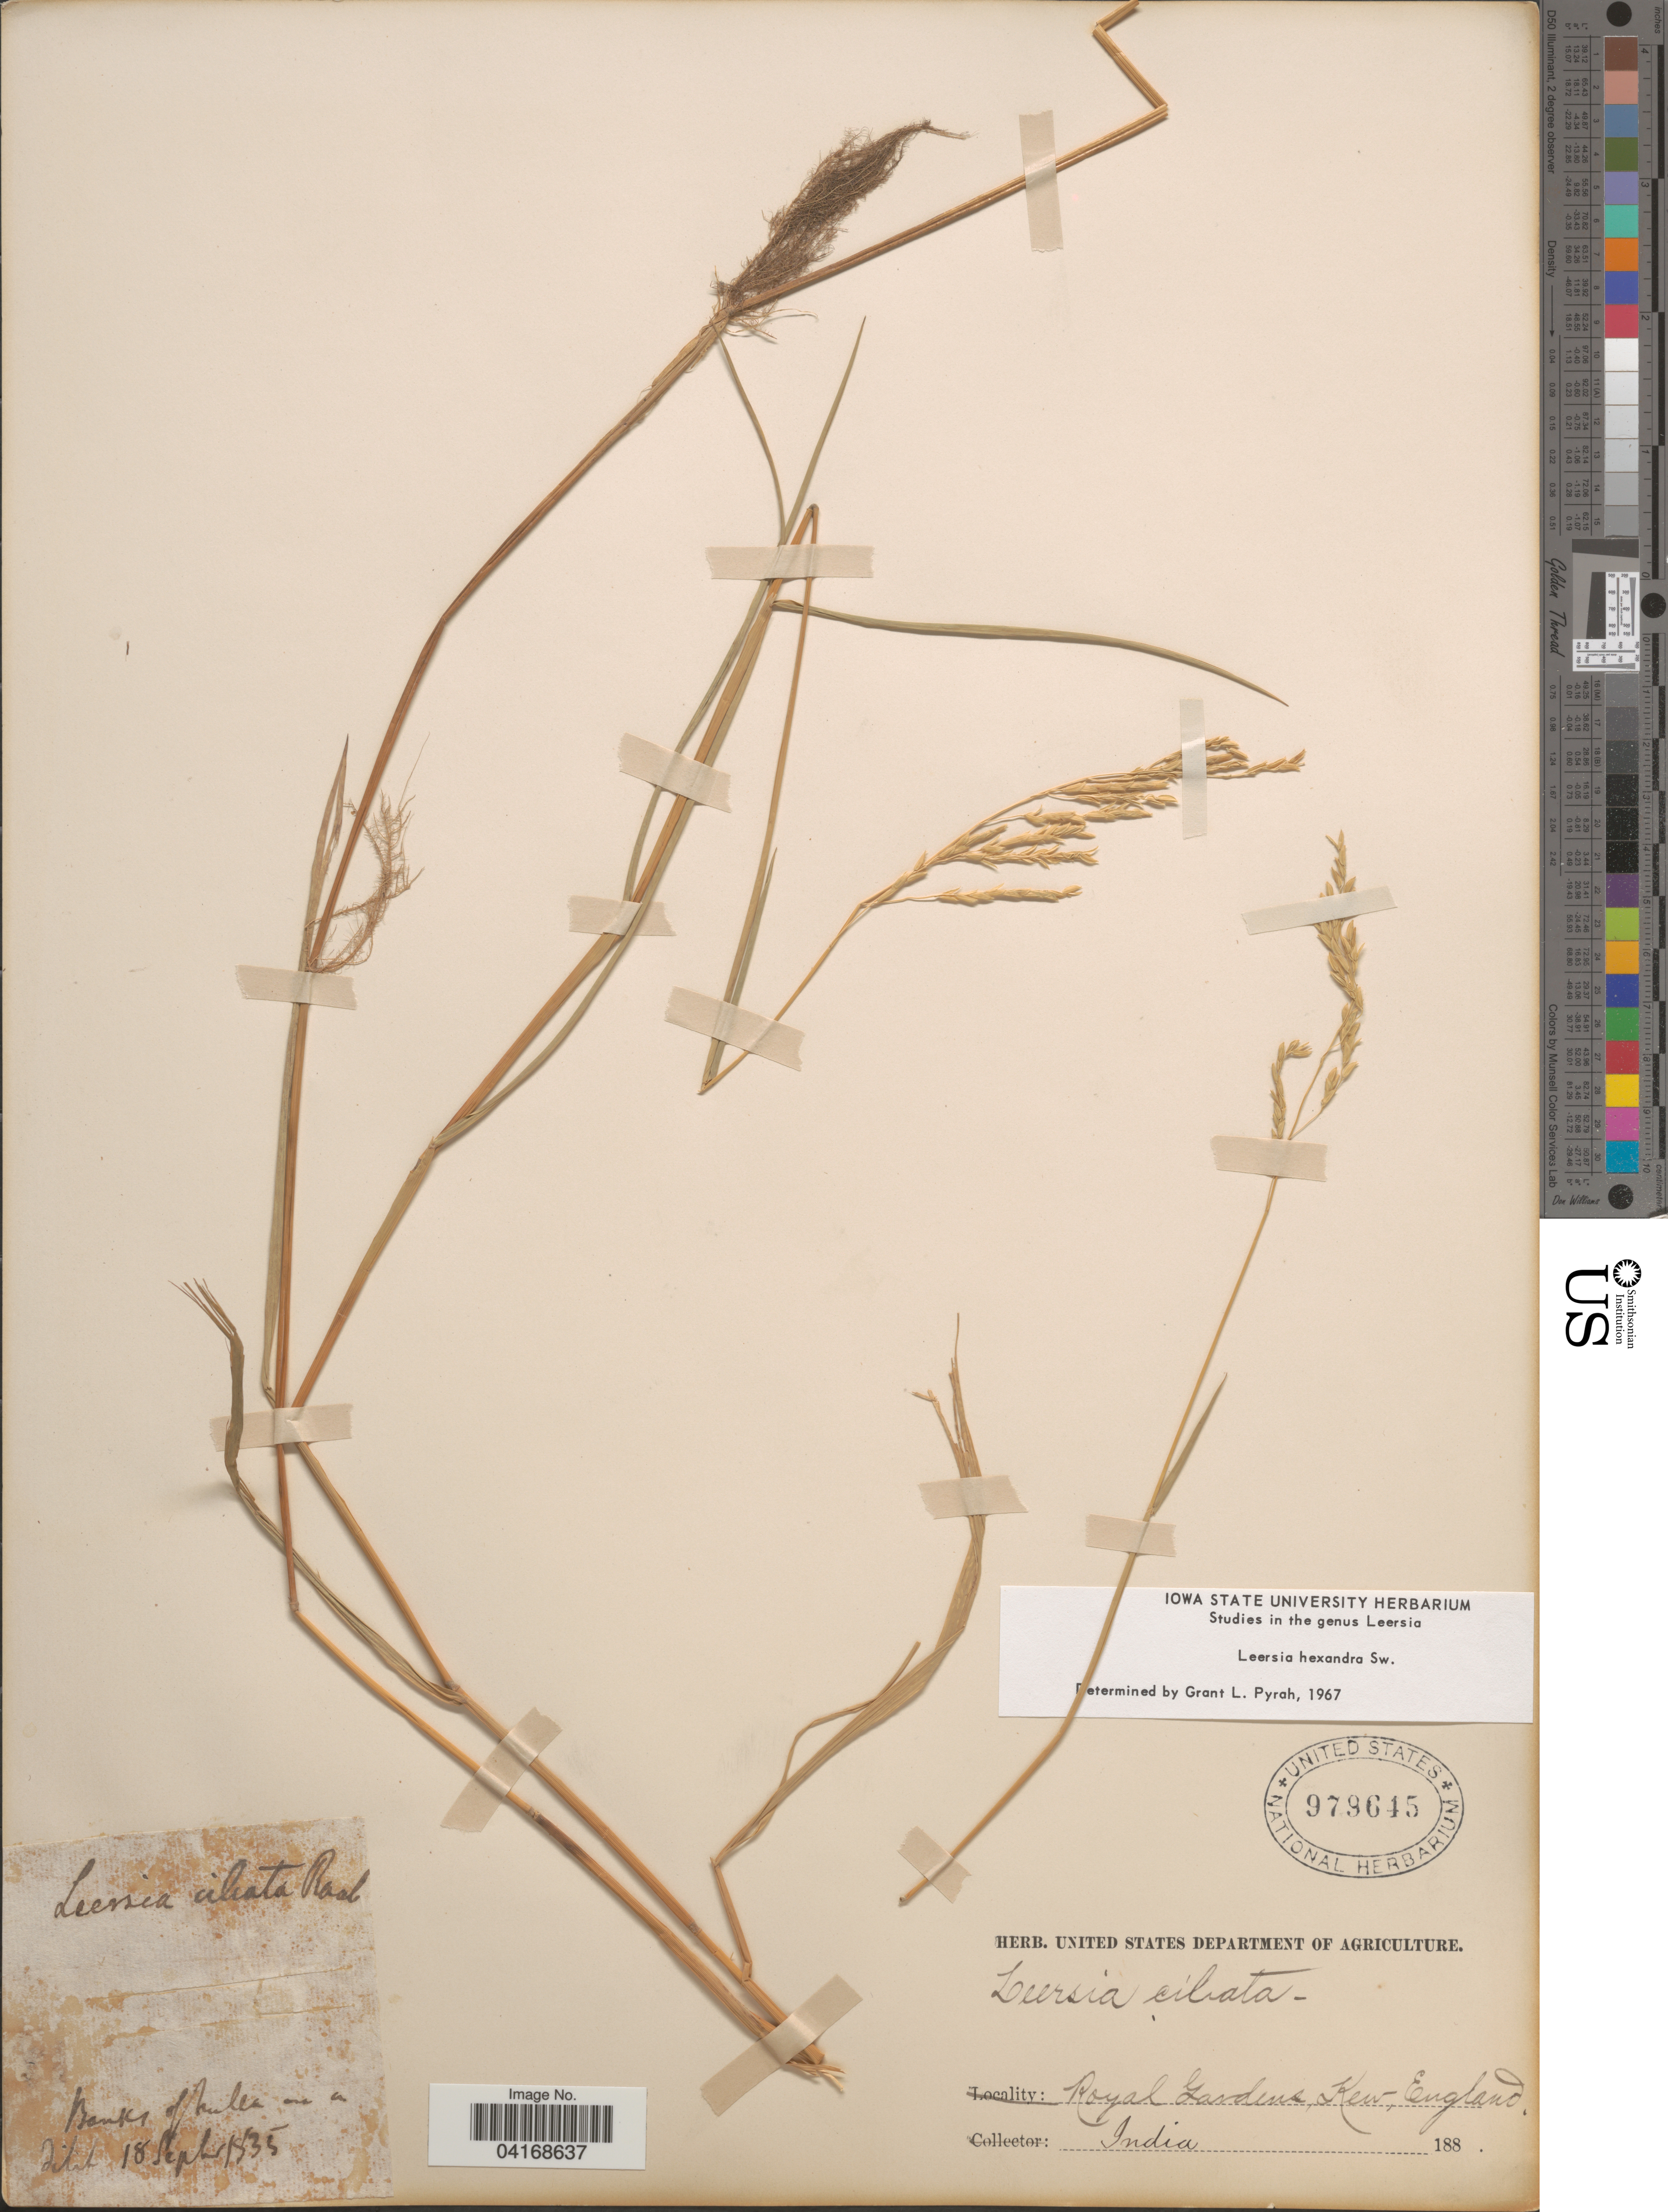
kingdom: Plantae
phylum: Tracheophyta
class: Liliopsida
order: Poales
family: Poaceae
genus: Leersia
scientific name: Leersia hexandra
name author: Sw.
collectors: ex herb. Kew Royal Gardens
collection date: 1835-09-18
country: India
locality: Banks of hills [interpreted] on a Jital [interpreted].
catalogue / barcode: US 979645